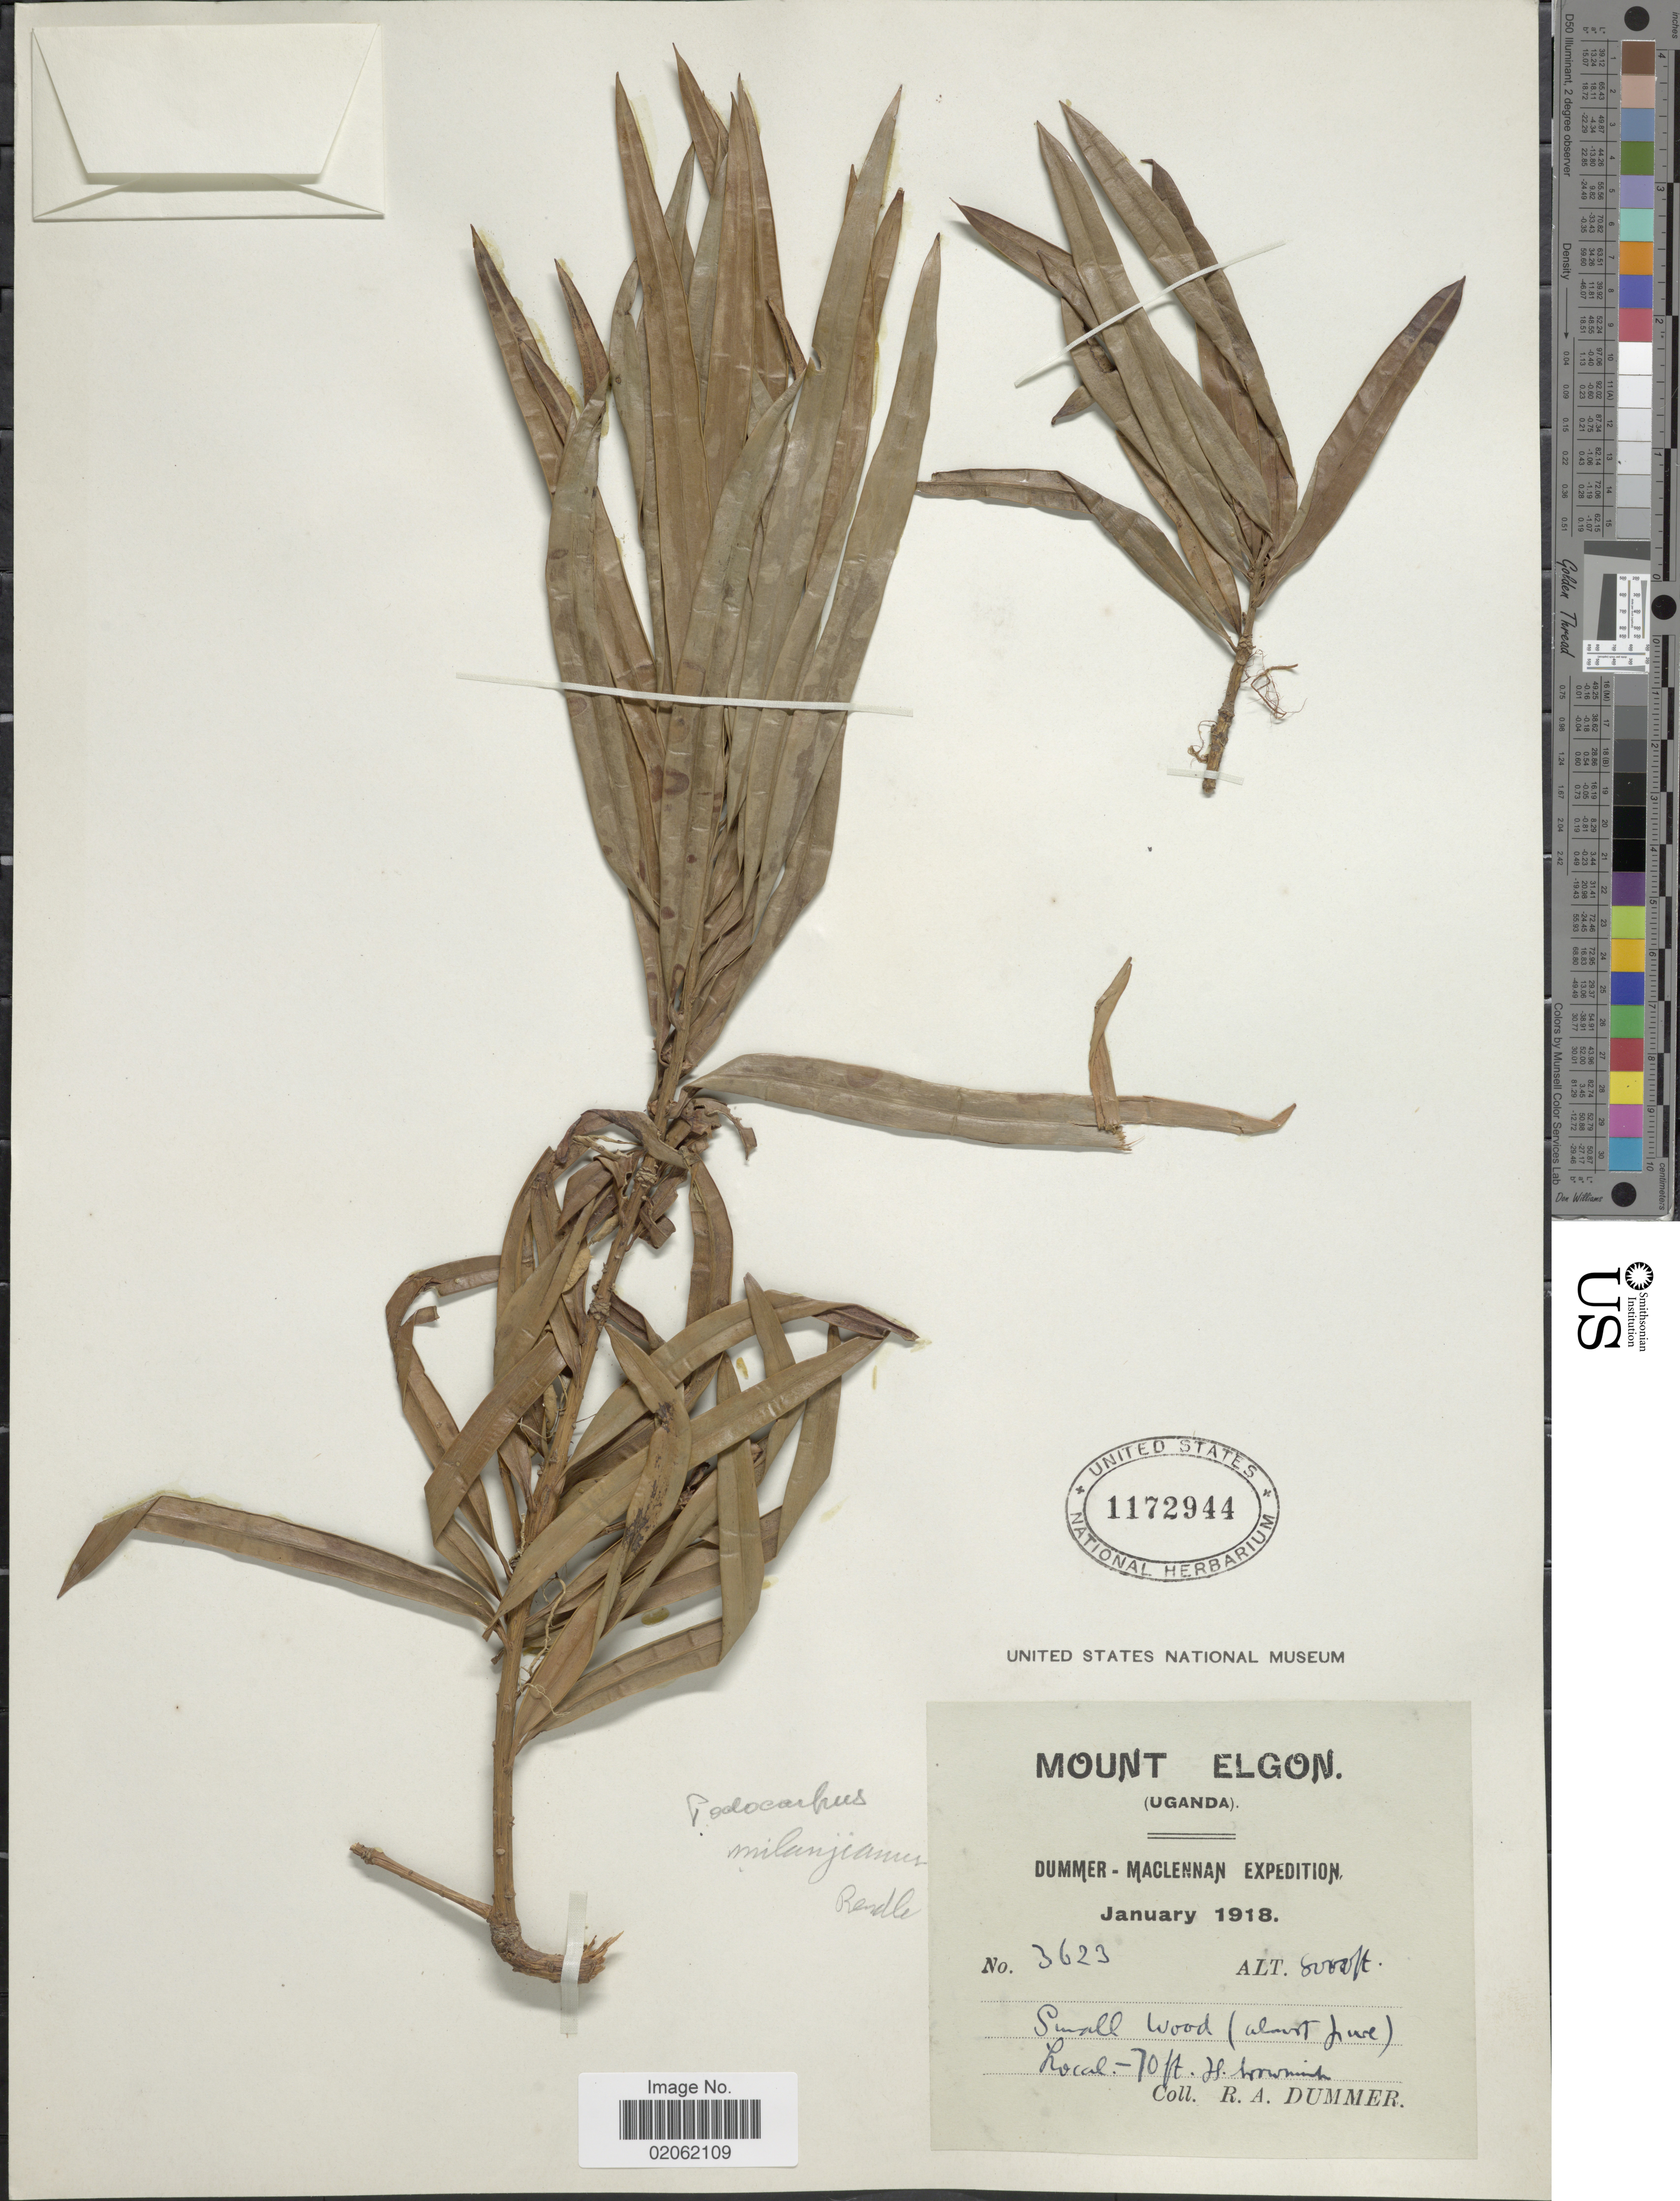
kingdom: Plantae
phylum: Tracheophyta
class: Pinopsida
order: Pinales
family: Podocarpaceae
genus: Podocarpus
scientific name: Podocarpus milanjianus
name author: Rendle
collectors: R. Dümmer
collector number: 3623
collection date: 1918-01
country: Uganda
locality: Mount Elgon, Small Wood (almost [illegible text])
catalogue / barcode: US 1172944